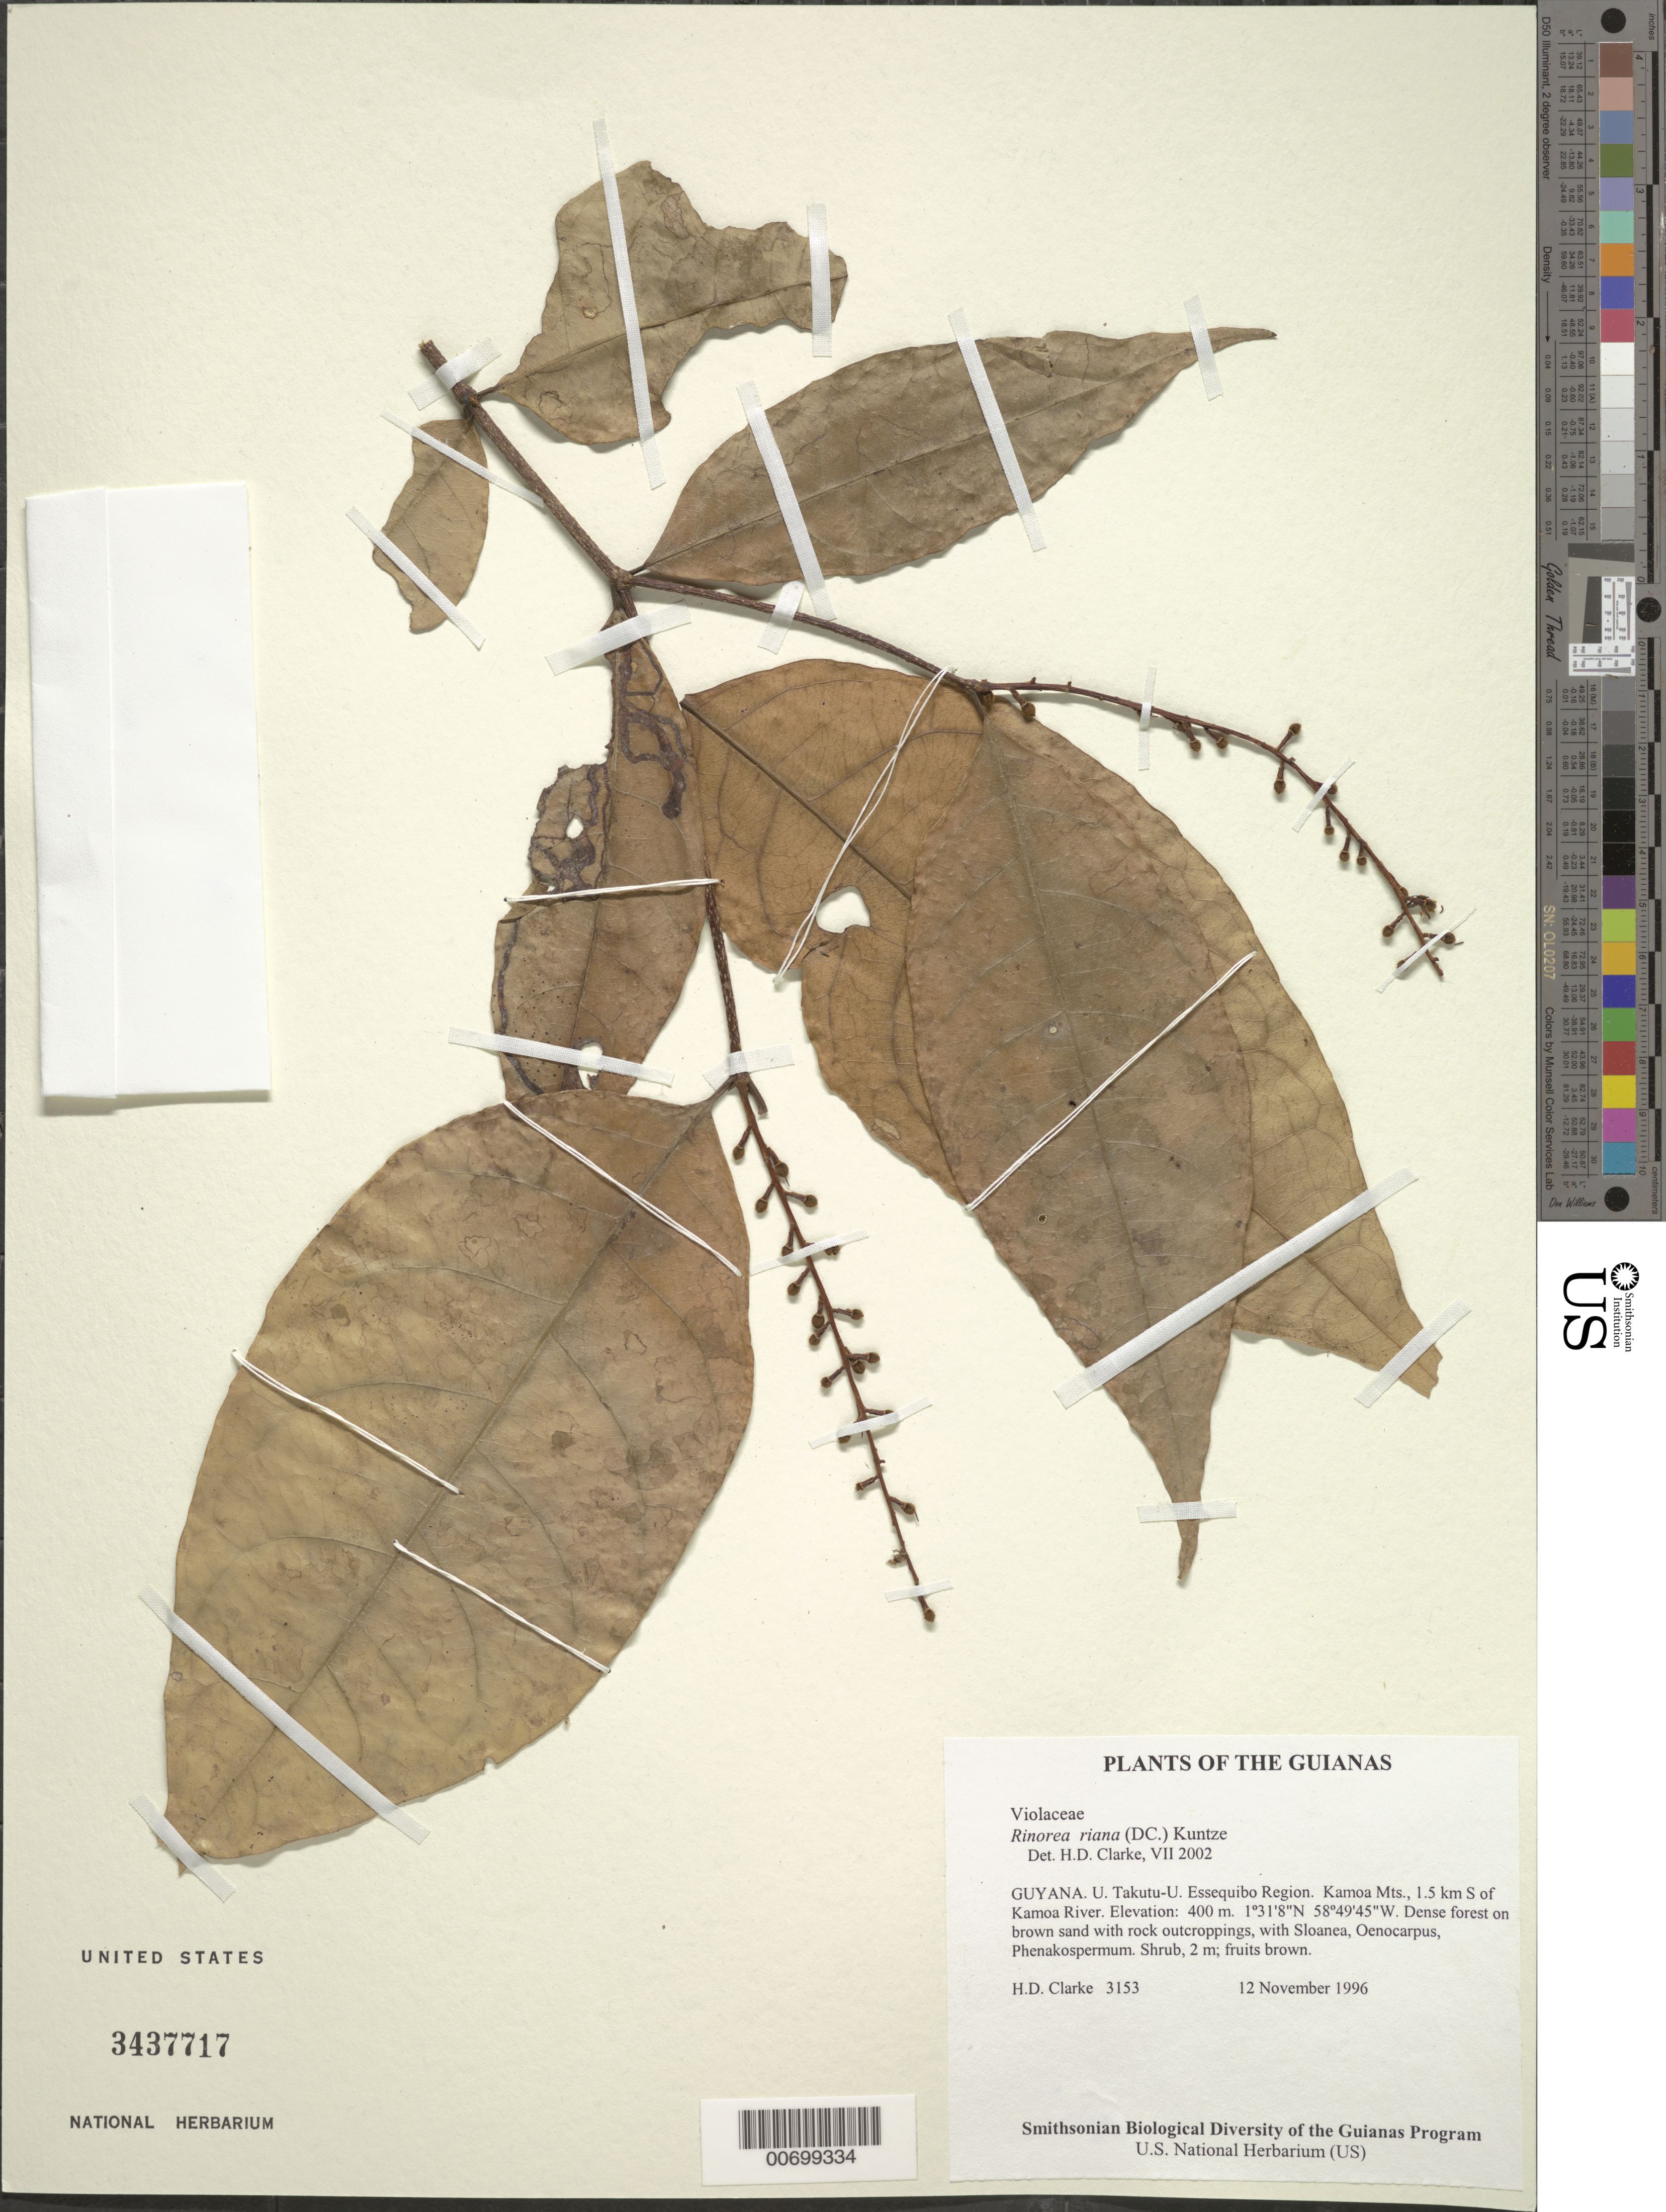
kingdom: Plantae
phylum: Tracheophyta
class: Magnoliopsida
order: Malpighiales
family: Violaceae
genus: Rinorea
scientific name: Rinorea riana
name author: Kuntze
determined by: Clarke, H. D., University of North Carolina (Asheville)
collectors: H. D. Clarke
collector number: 3153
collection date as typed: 12 November 1996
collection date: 1996-11-12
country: Guyana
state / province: U. Takutu-U. Essequibo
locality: Kamoa Mts., 1.5 km S of Kamoa River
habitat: Dense forest on brown sand with rock outcroppings, with Sloanea, Oenocarpus, Phenakospermum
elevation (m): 400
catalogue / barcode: US 3437717